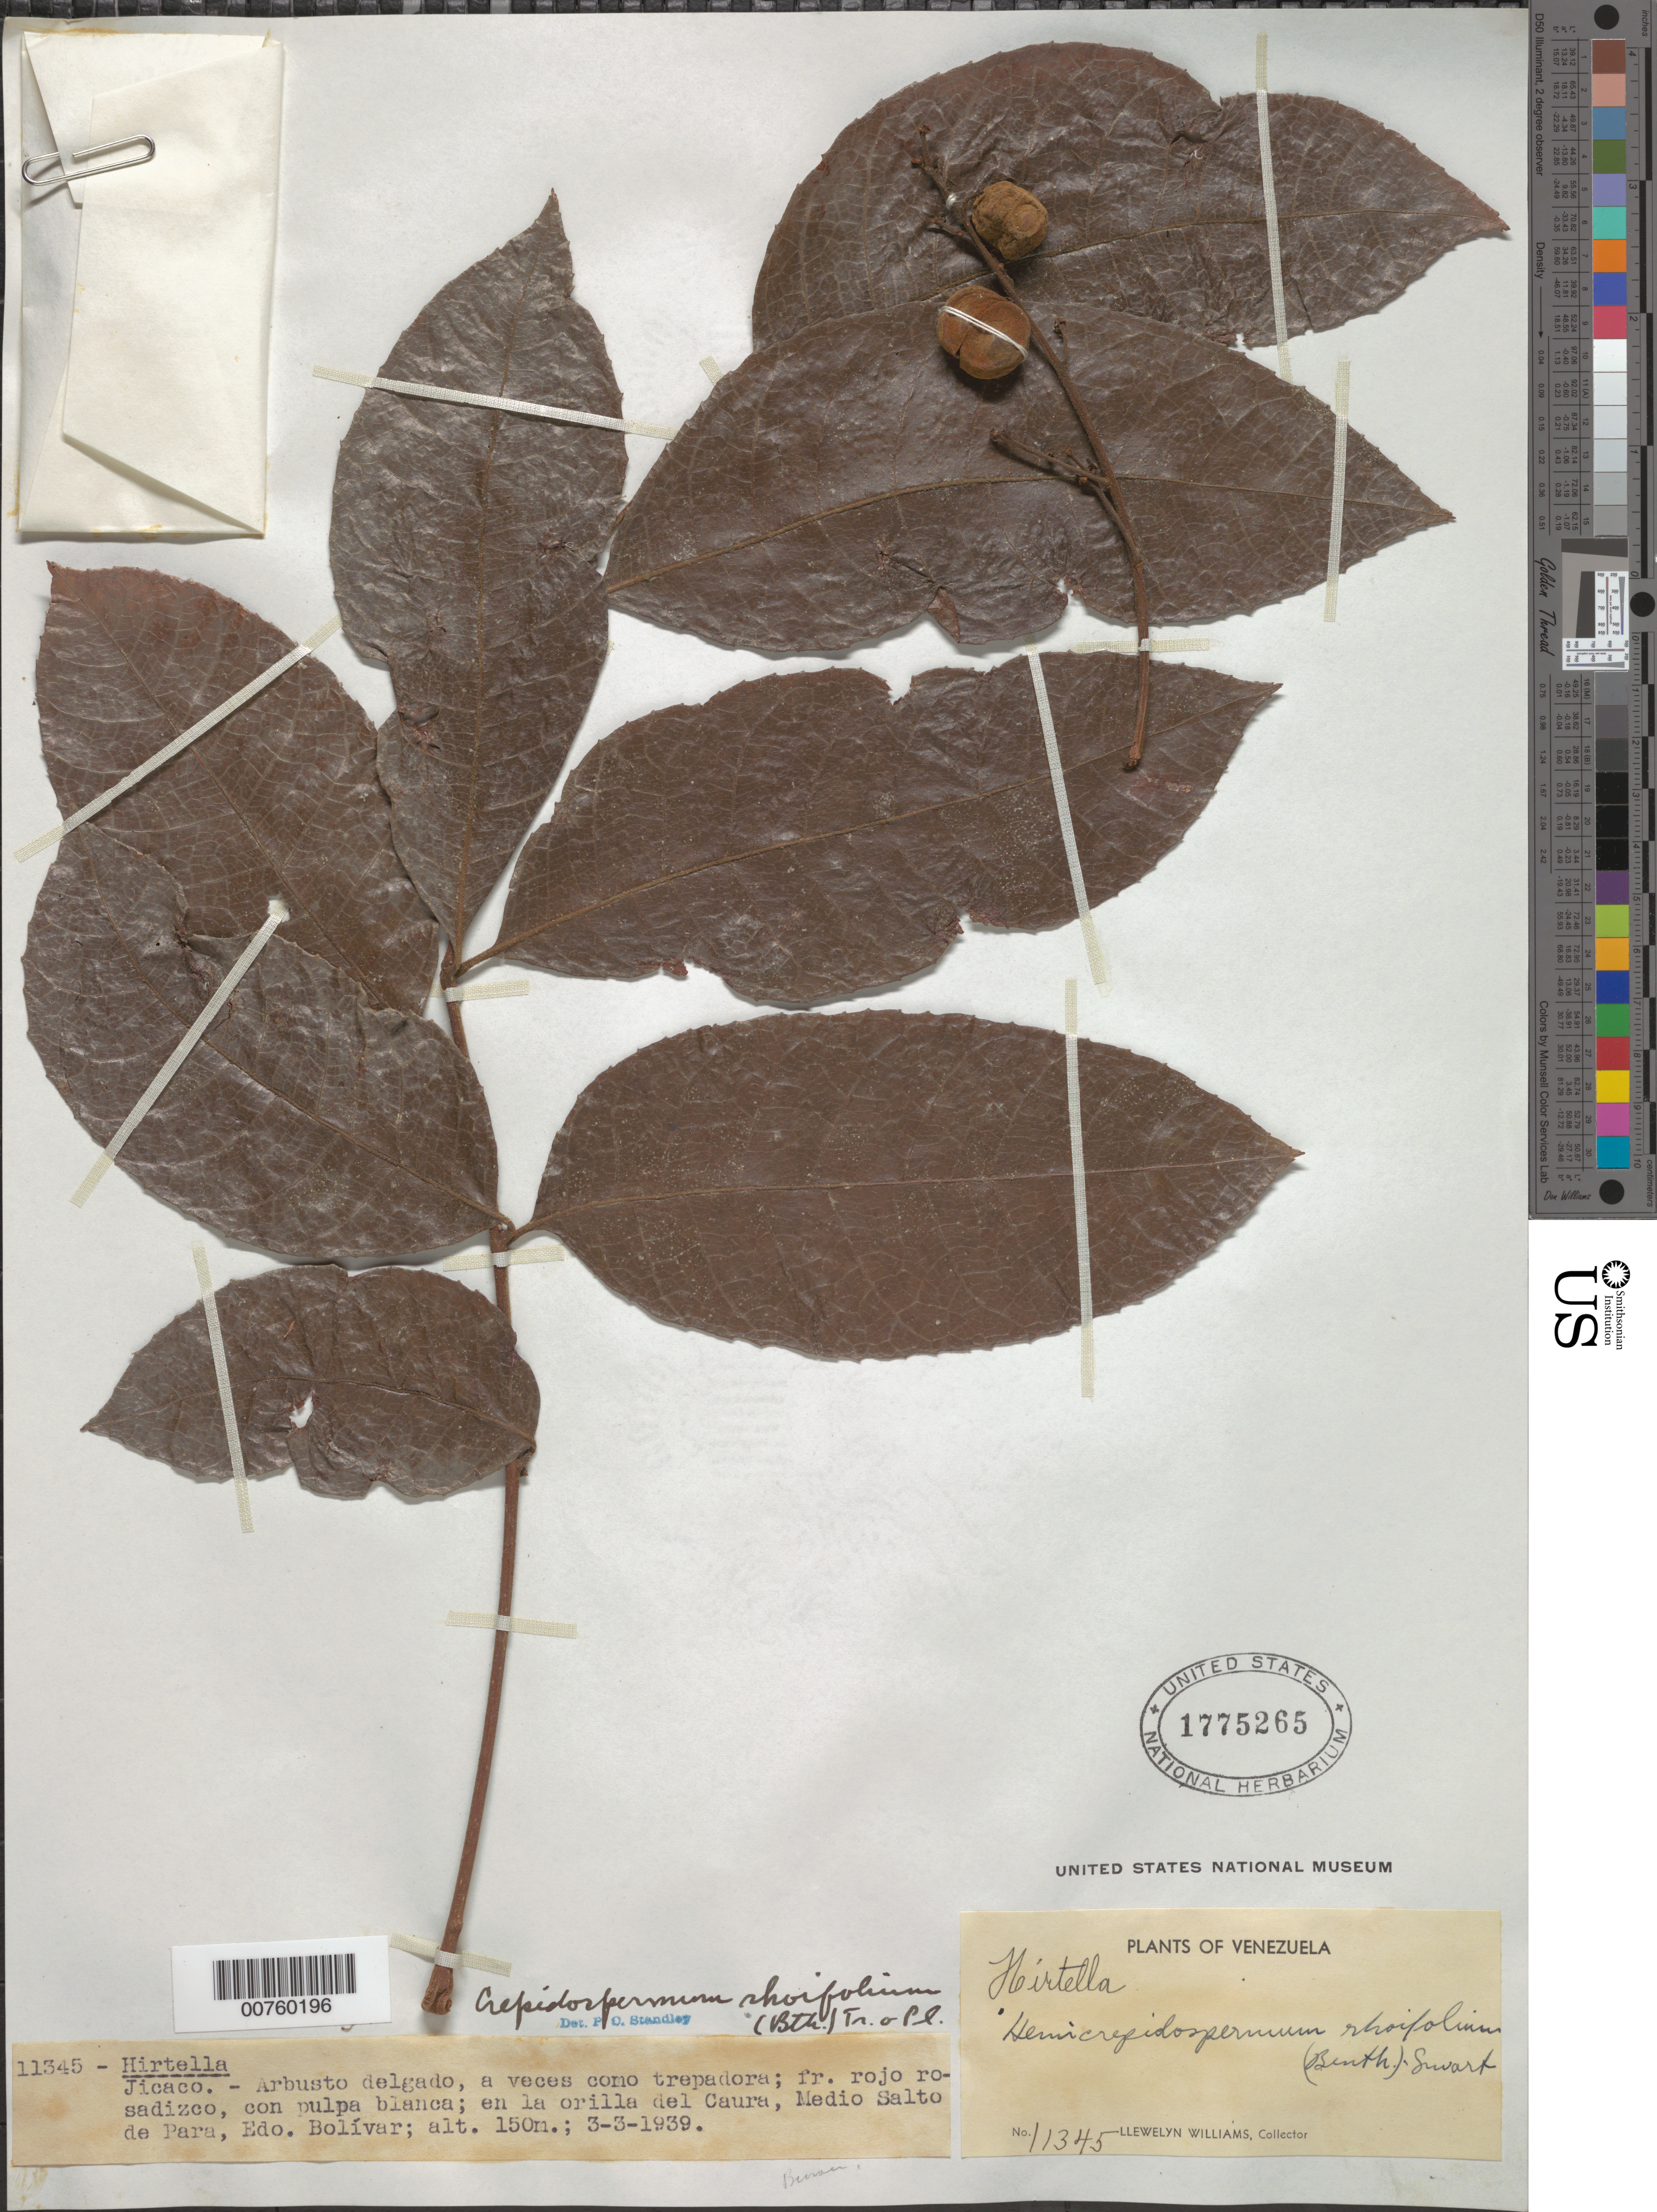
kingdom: Plantae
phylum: Tracheophyta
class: Magnoliopsida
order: Sapindales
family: Burseraceae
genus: Protium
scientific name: Protium rhoifolium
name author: (Benth.) Byng & Christenh.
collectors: Ll. Williams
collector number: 11345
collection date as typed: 3-Mar-39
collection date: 1939-03-03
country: Venezuela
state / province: Bolívar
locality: Salto de Para, Medio Caura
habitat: Orilla de Caura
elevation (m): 150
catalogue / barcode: US 1775265